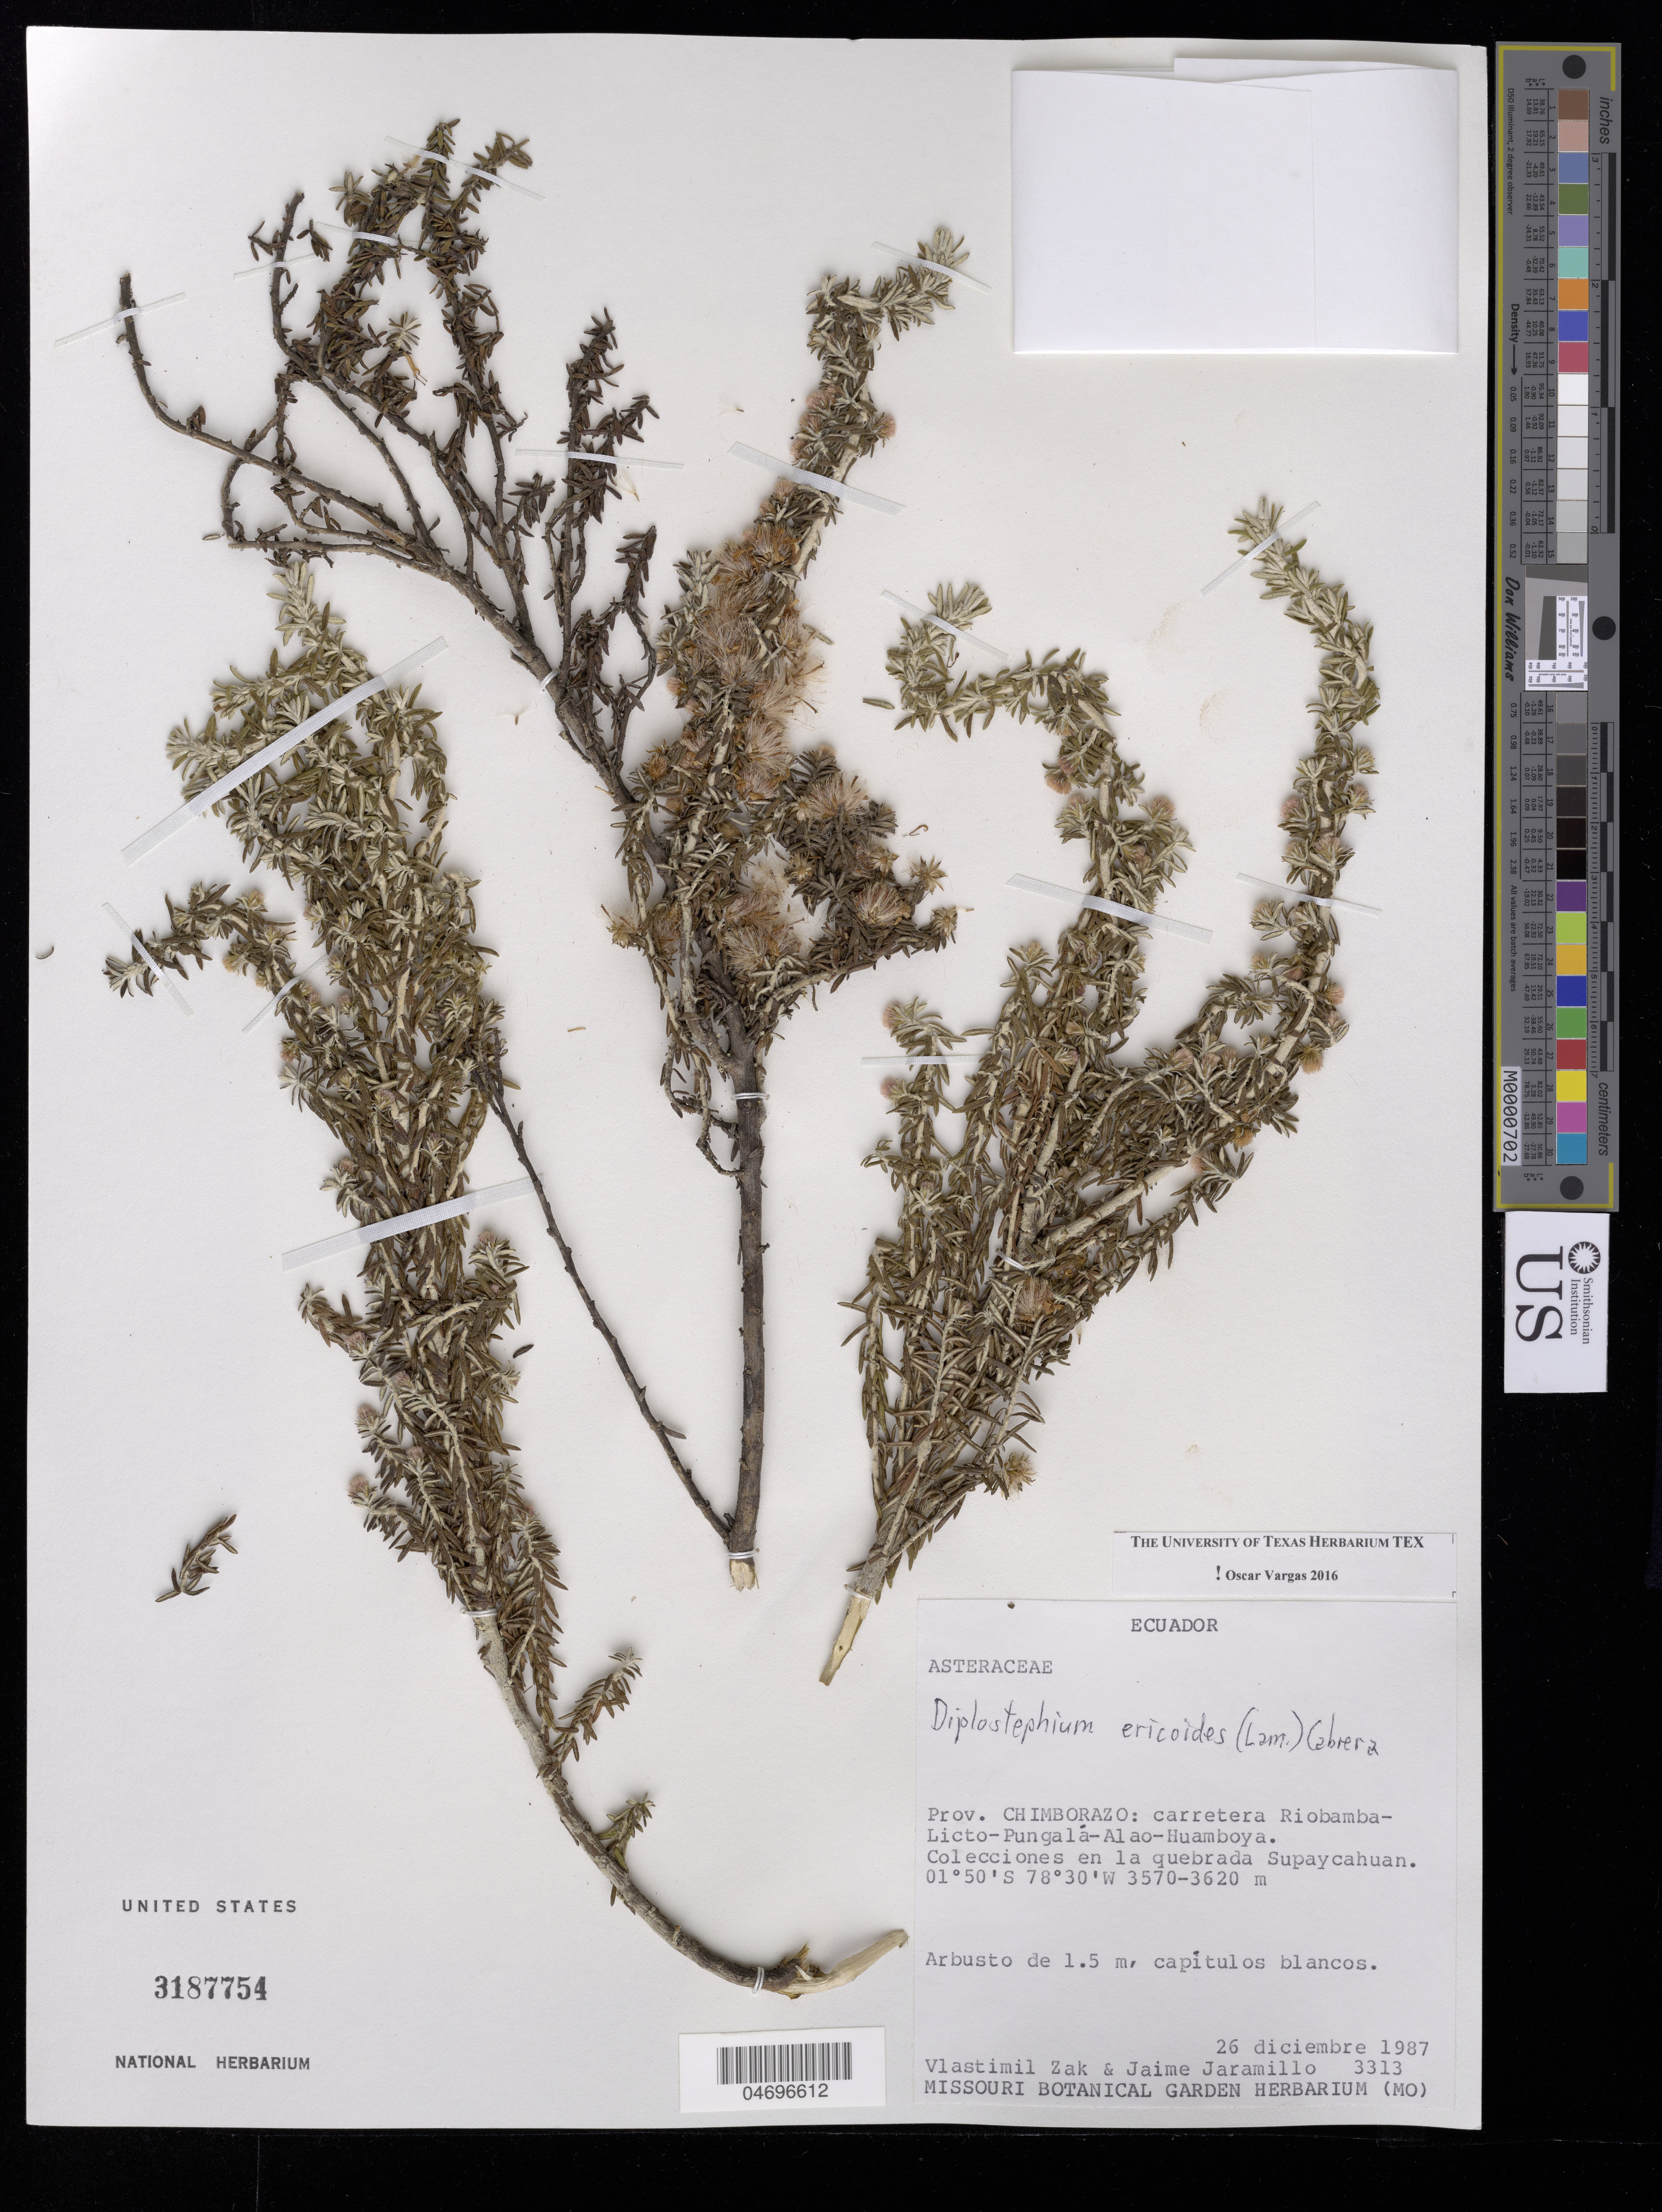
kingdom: Plantae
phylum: Tracheophyta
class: Magnoliopsida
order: Asterales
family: Asteraceae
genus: Diplostephium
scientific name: Diplostephium ericoides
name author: (Lam.) Cabrera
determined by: Vargas, Oscar M.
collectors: V. Zak & J. Jaramillo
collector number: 3313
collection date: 1987-12-26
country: Ecuador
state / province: Chimborazo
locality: Carretera Riobamba-Licto-Pungala-Alao-Huamboya, en la quebrada Supaycahuan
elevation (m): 3570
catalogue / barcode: US 3187754